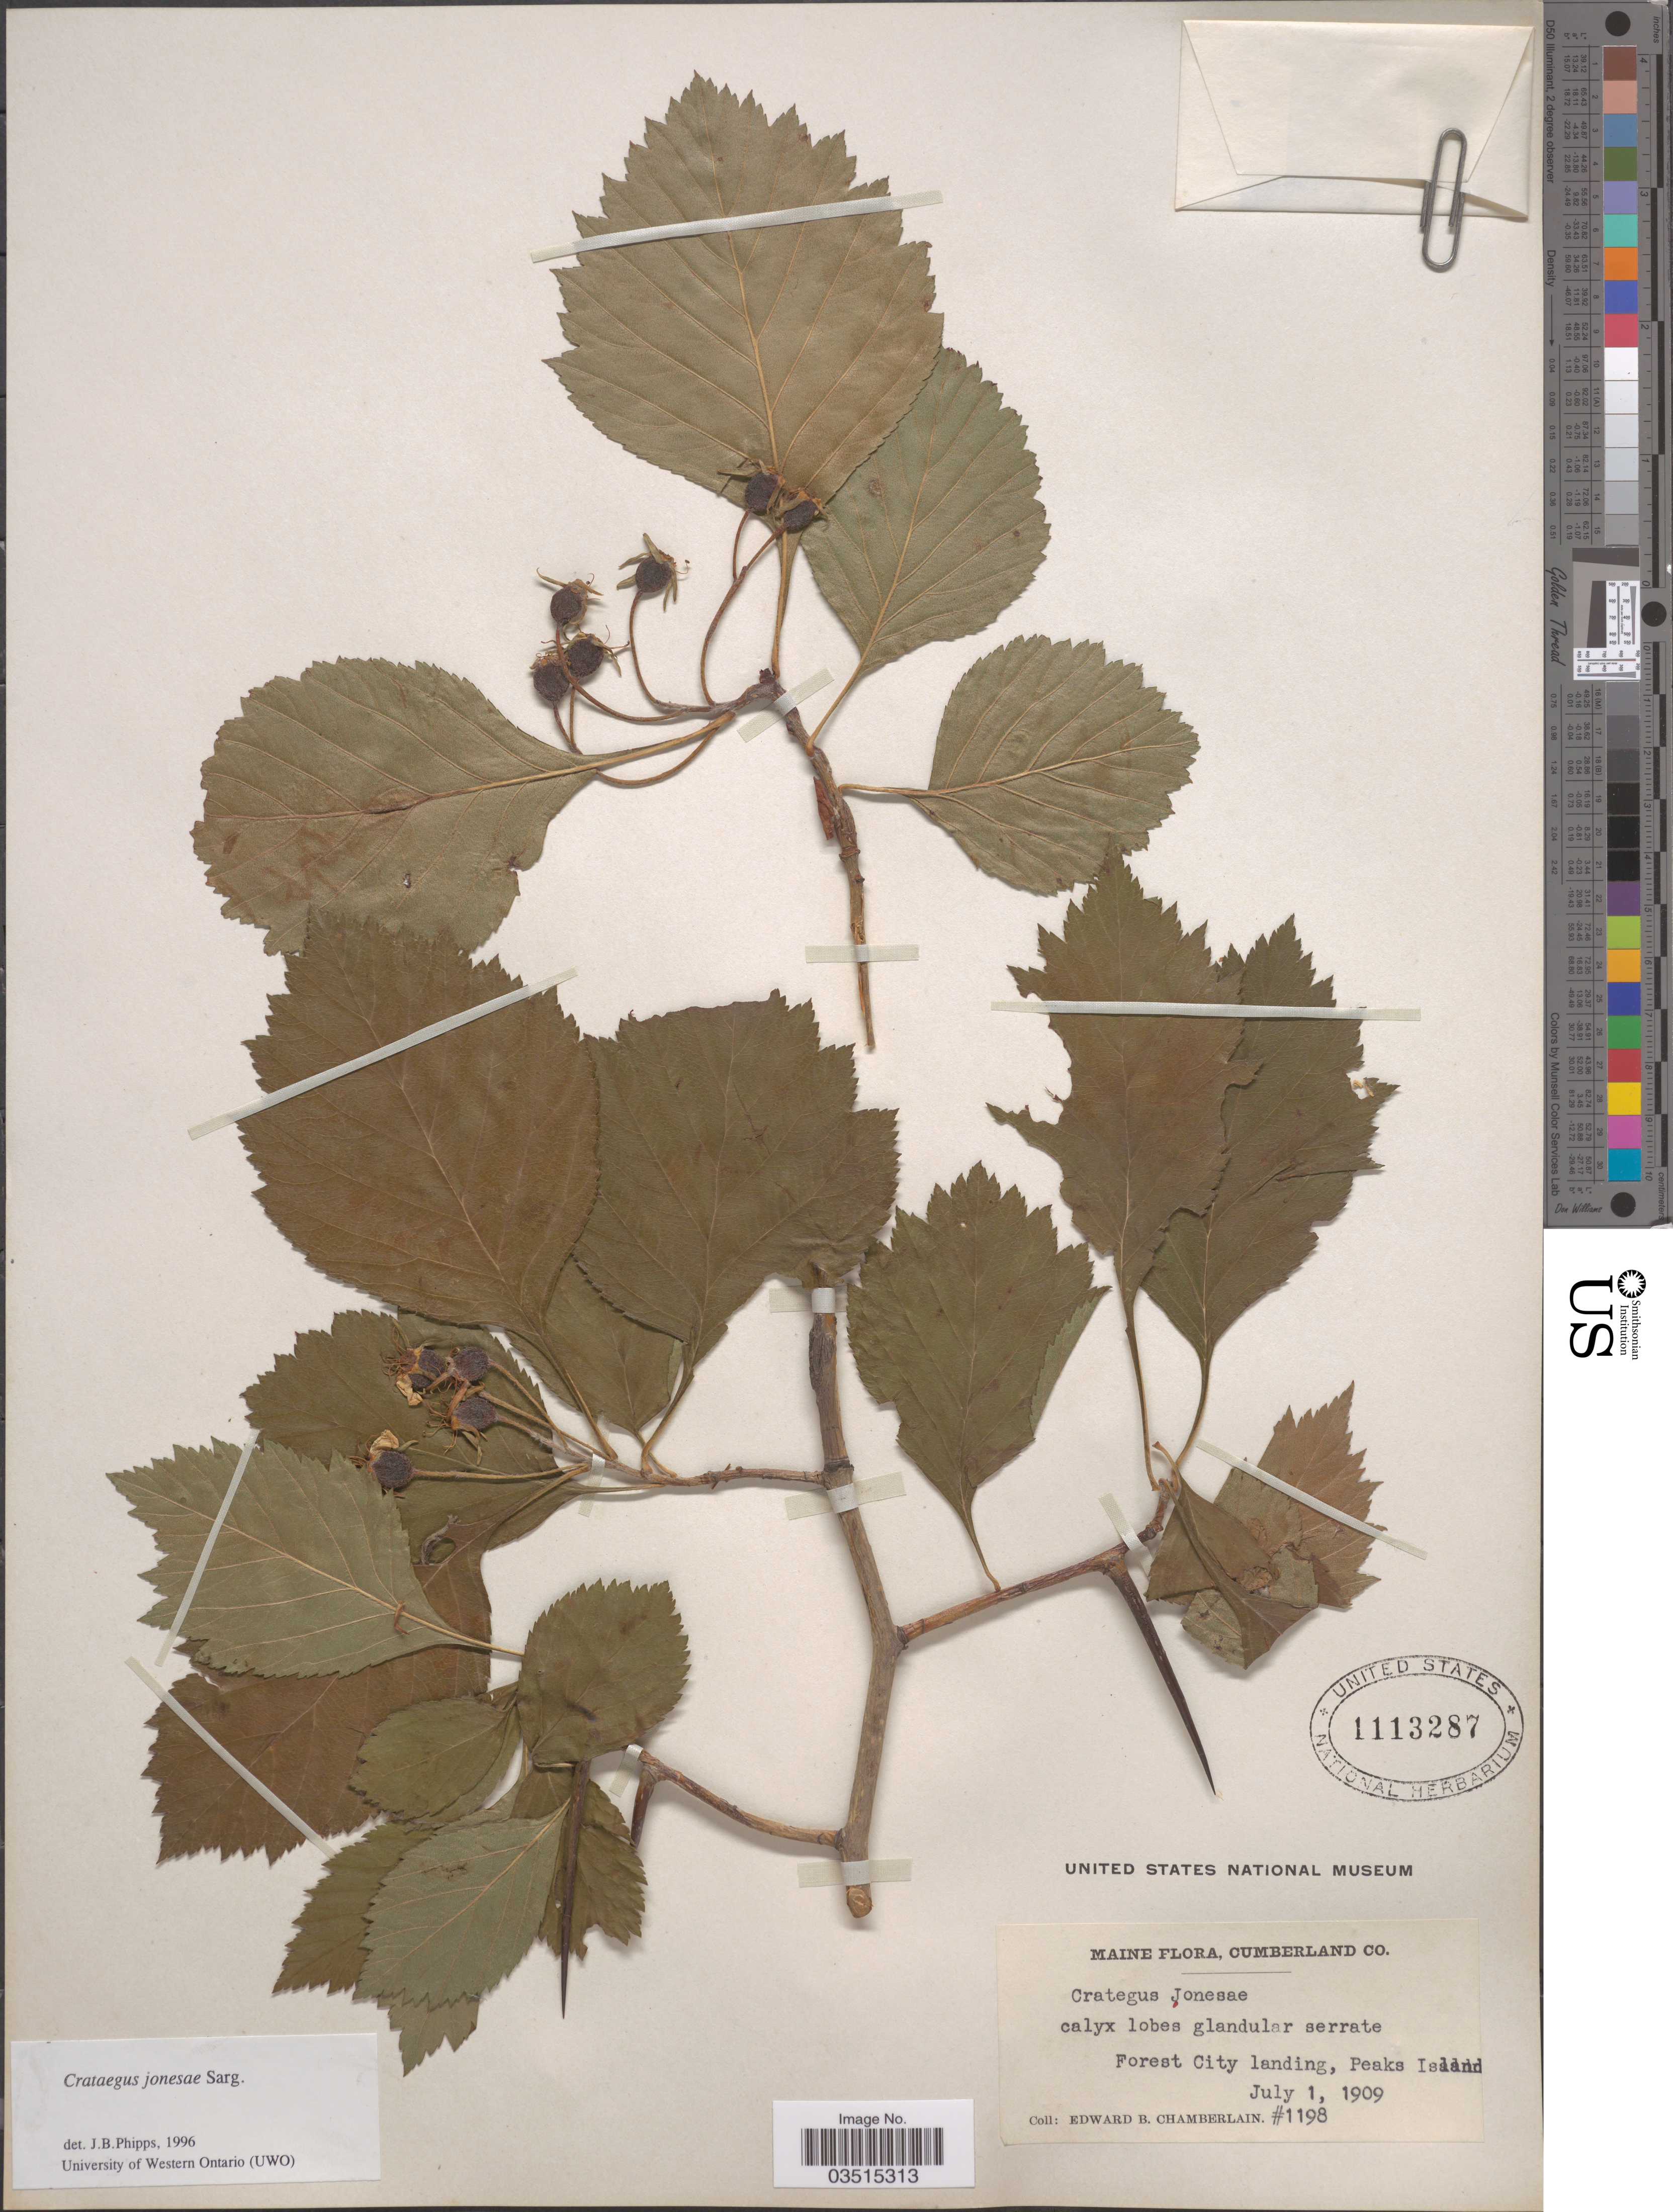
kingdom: Plantae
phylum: Tracheophyta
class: Magnoliopsida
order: Rosales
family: Rosaceae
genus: Crataegus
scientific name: Crataegus jonesae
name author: Sarg.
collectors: E. Chamberlain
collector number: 1198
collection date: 1909-07-01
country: United States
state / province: Maine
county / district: Cumberland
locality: Cumberland Co. Forest City landing, Peaks Island.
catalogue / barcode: US 1113287